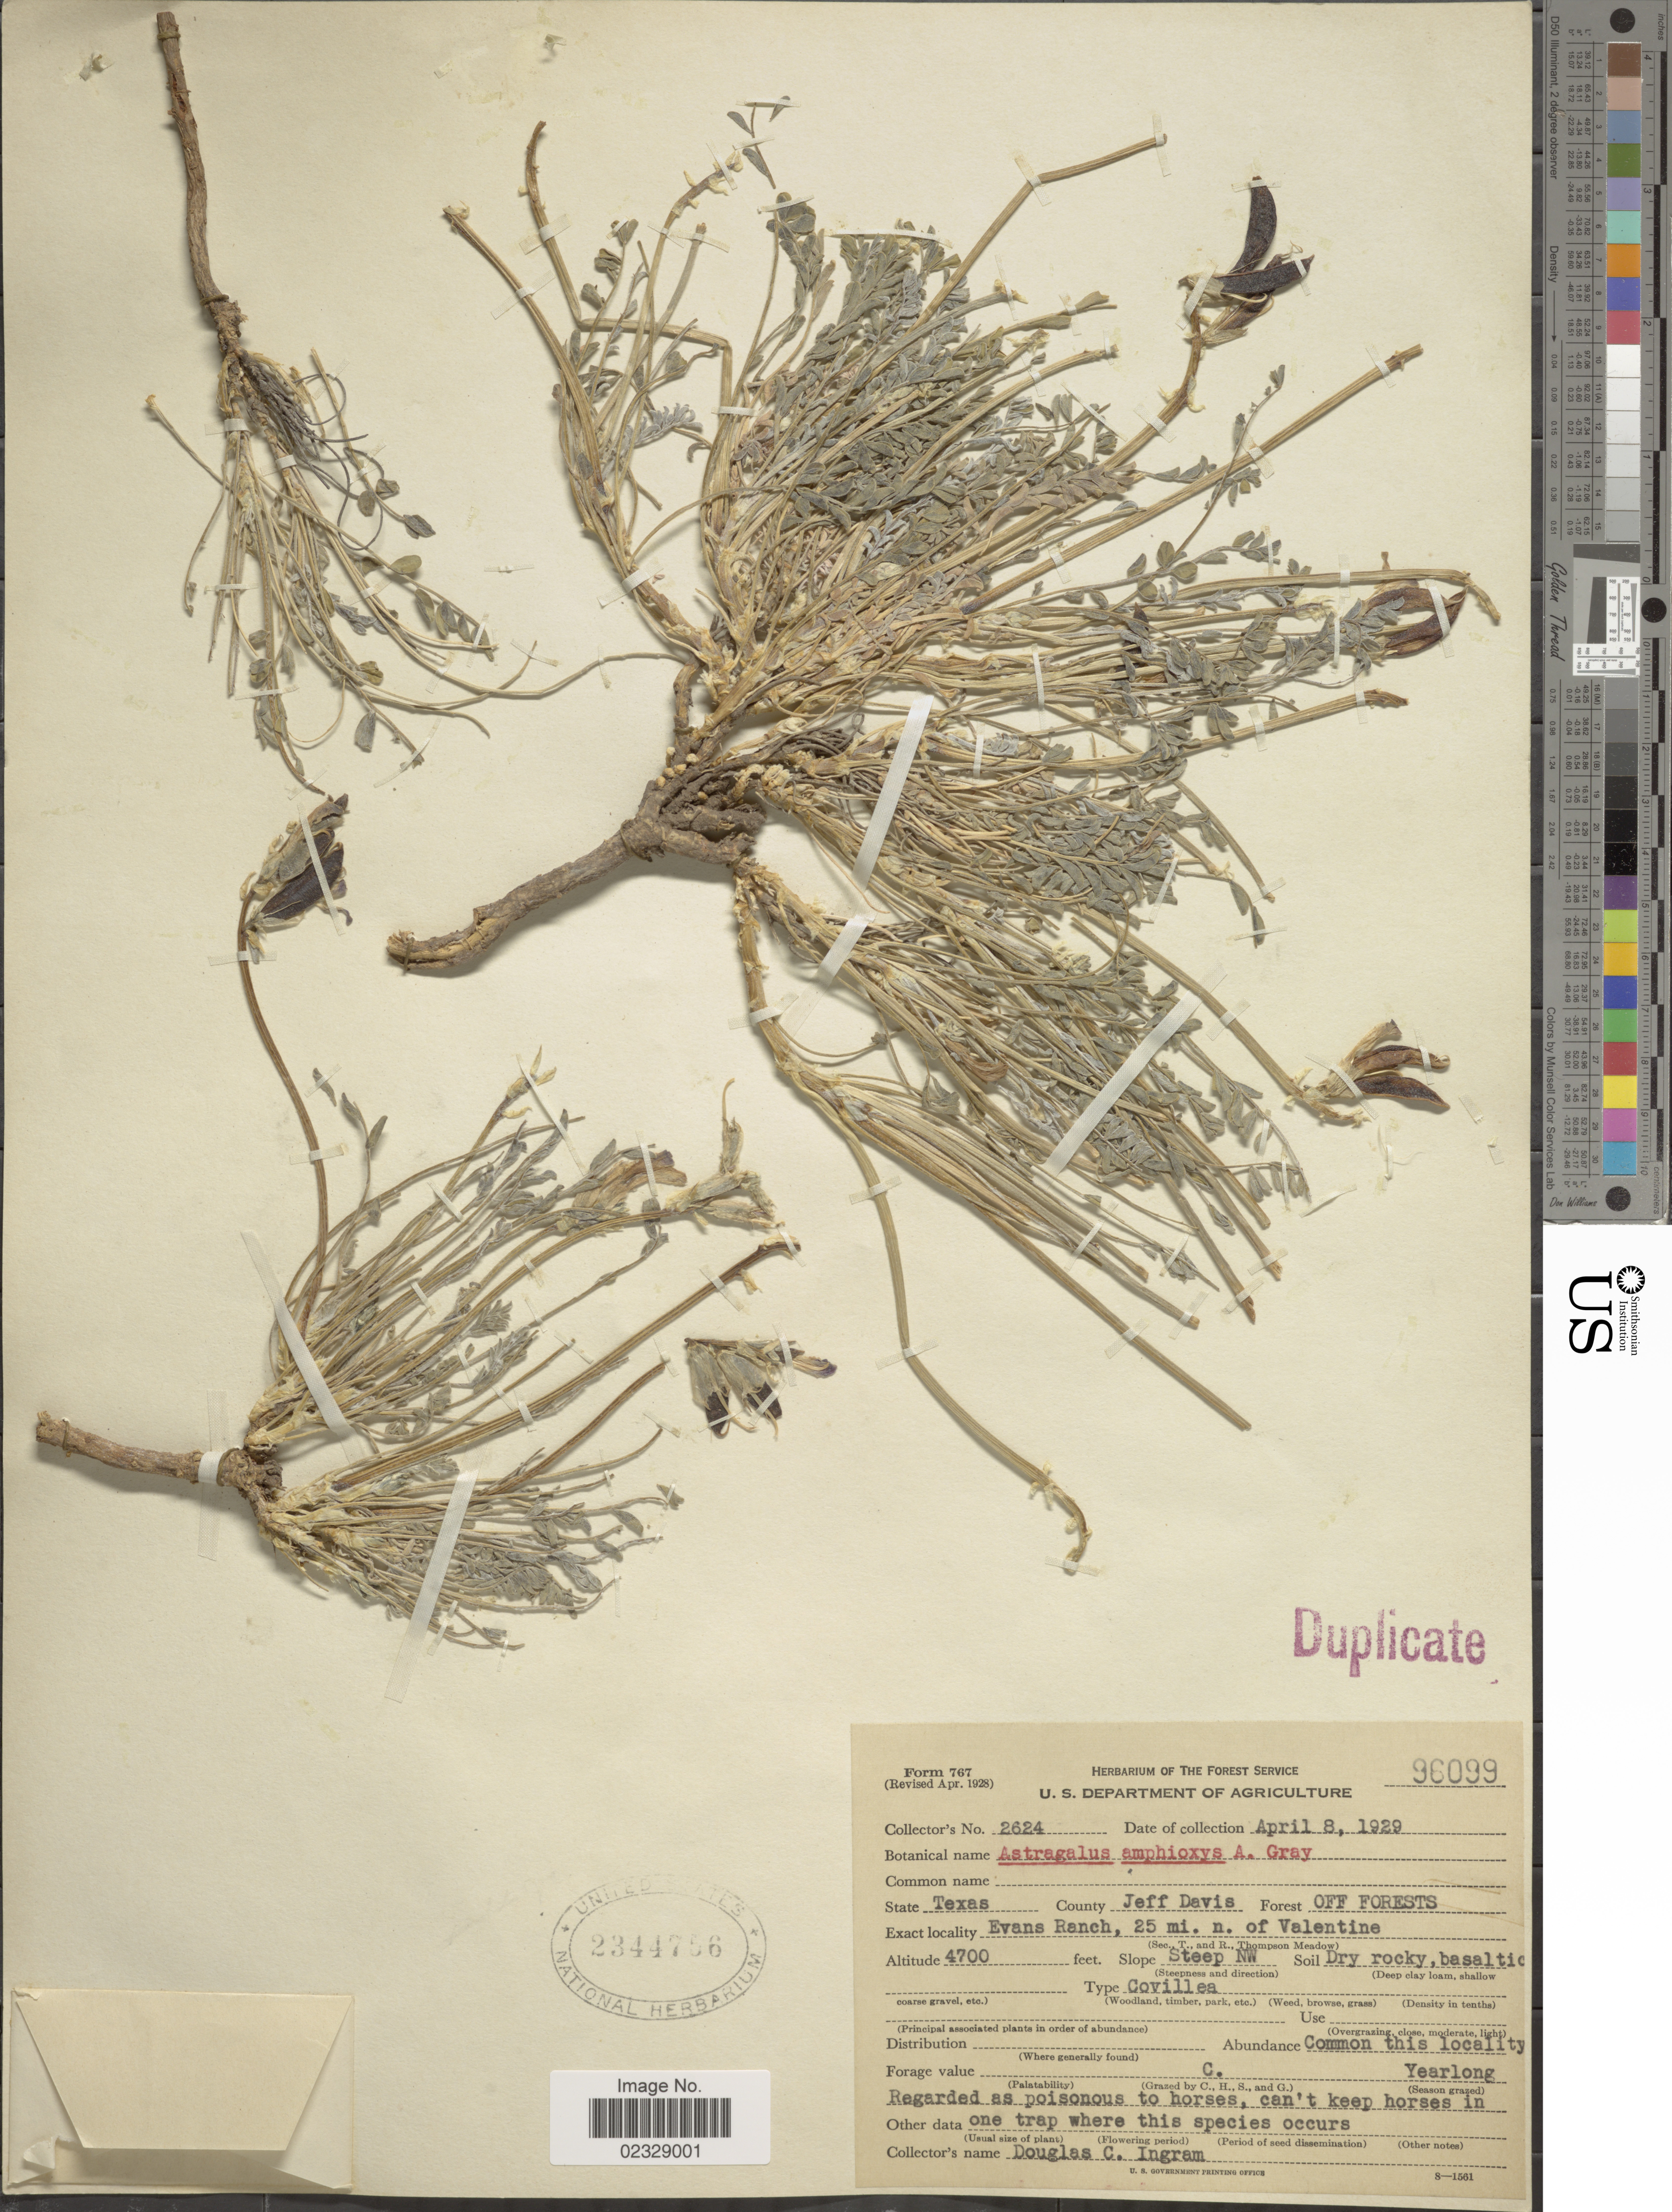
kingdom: Plantae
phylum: Tracheophyta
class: Magnoliopsida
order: Fabales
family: Fabaceae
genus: Astragalus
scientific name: Astragalus amphioxys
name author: A. Gray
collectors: D. C. Ingram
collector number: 2624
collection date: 1929-04-08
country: United States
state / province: Texas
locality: County Jeff Davis, Forest Off Forest, Evans Ranch, 25 mi n. of Valentine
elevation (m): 1433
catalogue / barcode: US 2344756